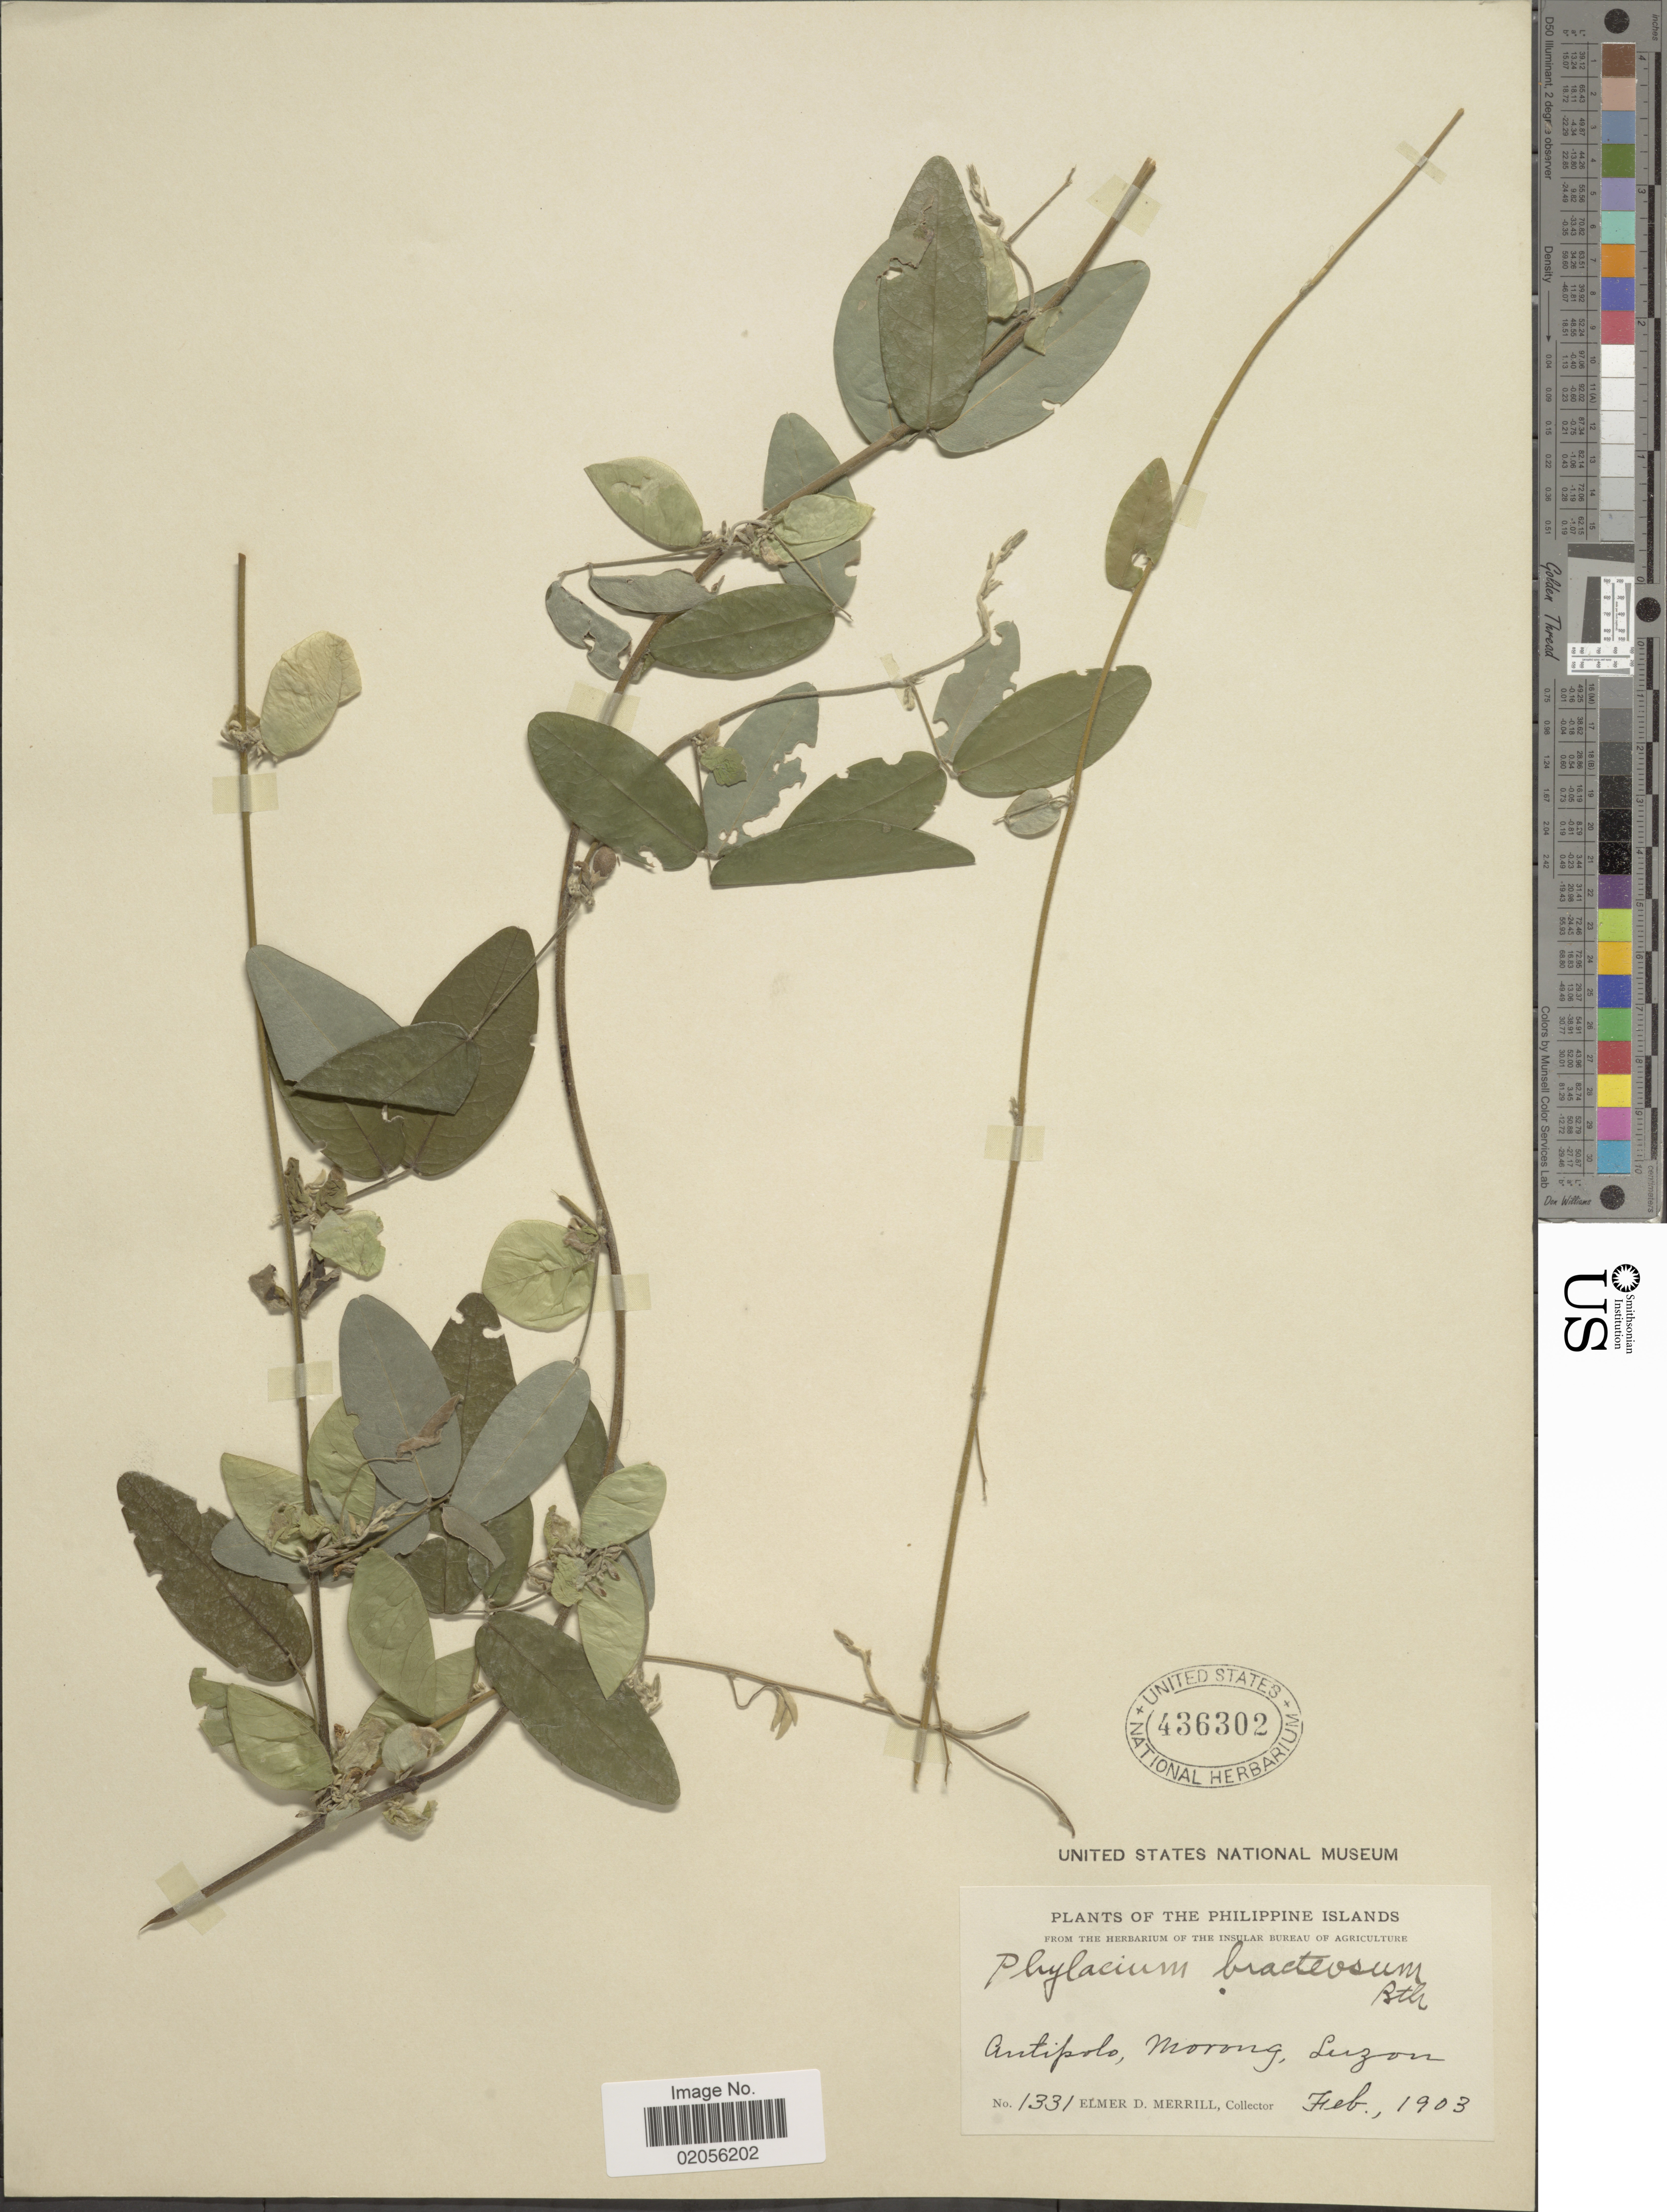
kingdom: Plantae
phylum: Tracheophyta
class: Magnoliopsida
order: Fabales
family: Fabaceae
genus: Phylacium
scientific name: Phylacium bracteosum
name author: Benn.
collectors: E. D. Merrill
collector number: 1331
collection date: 1903-02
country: Philippines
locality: Antipolo, Morong, Luzon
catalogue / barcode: US 436302